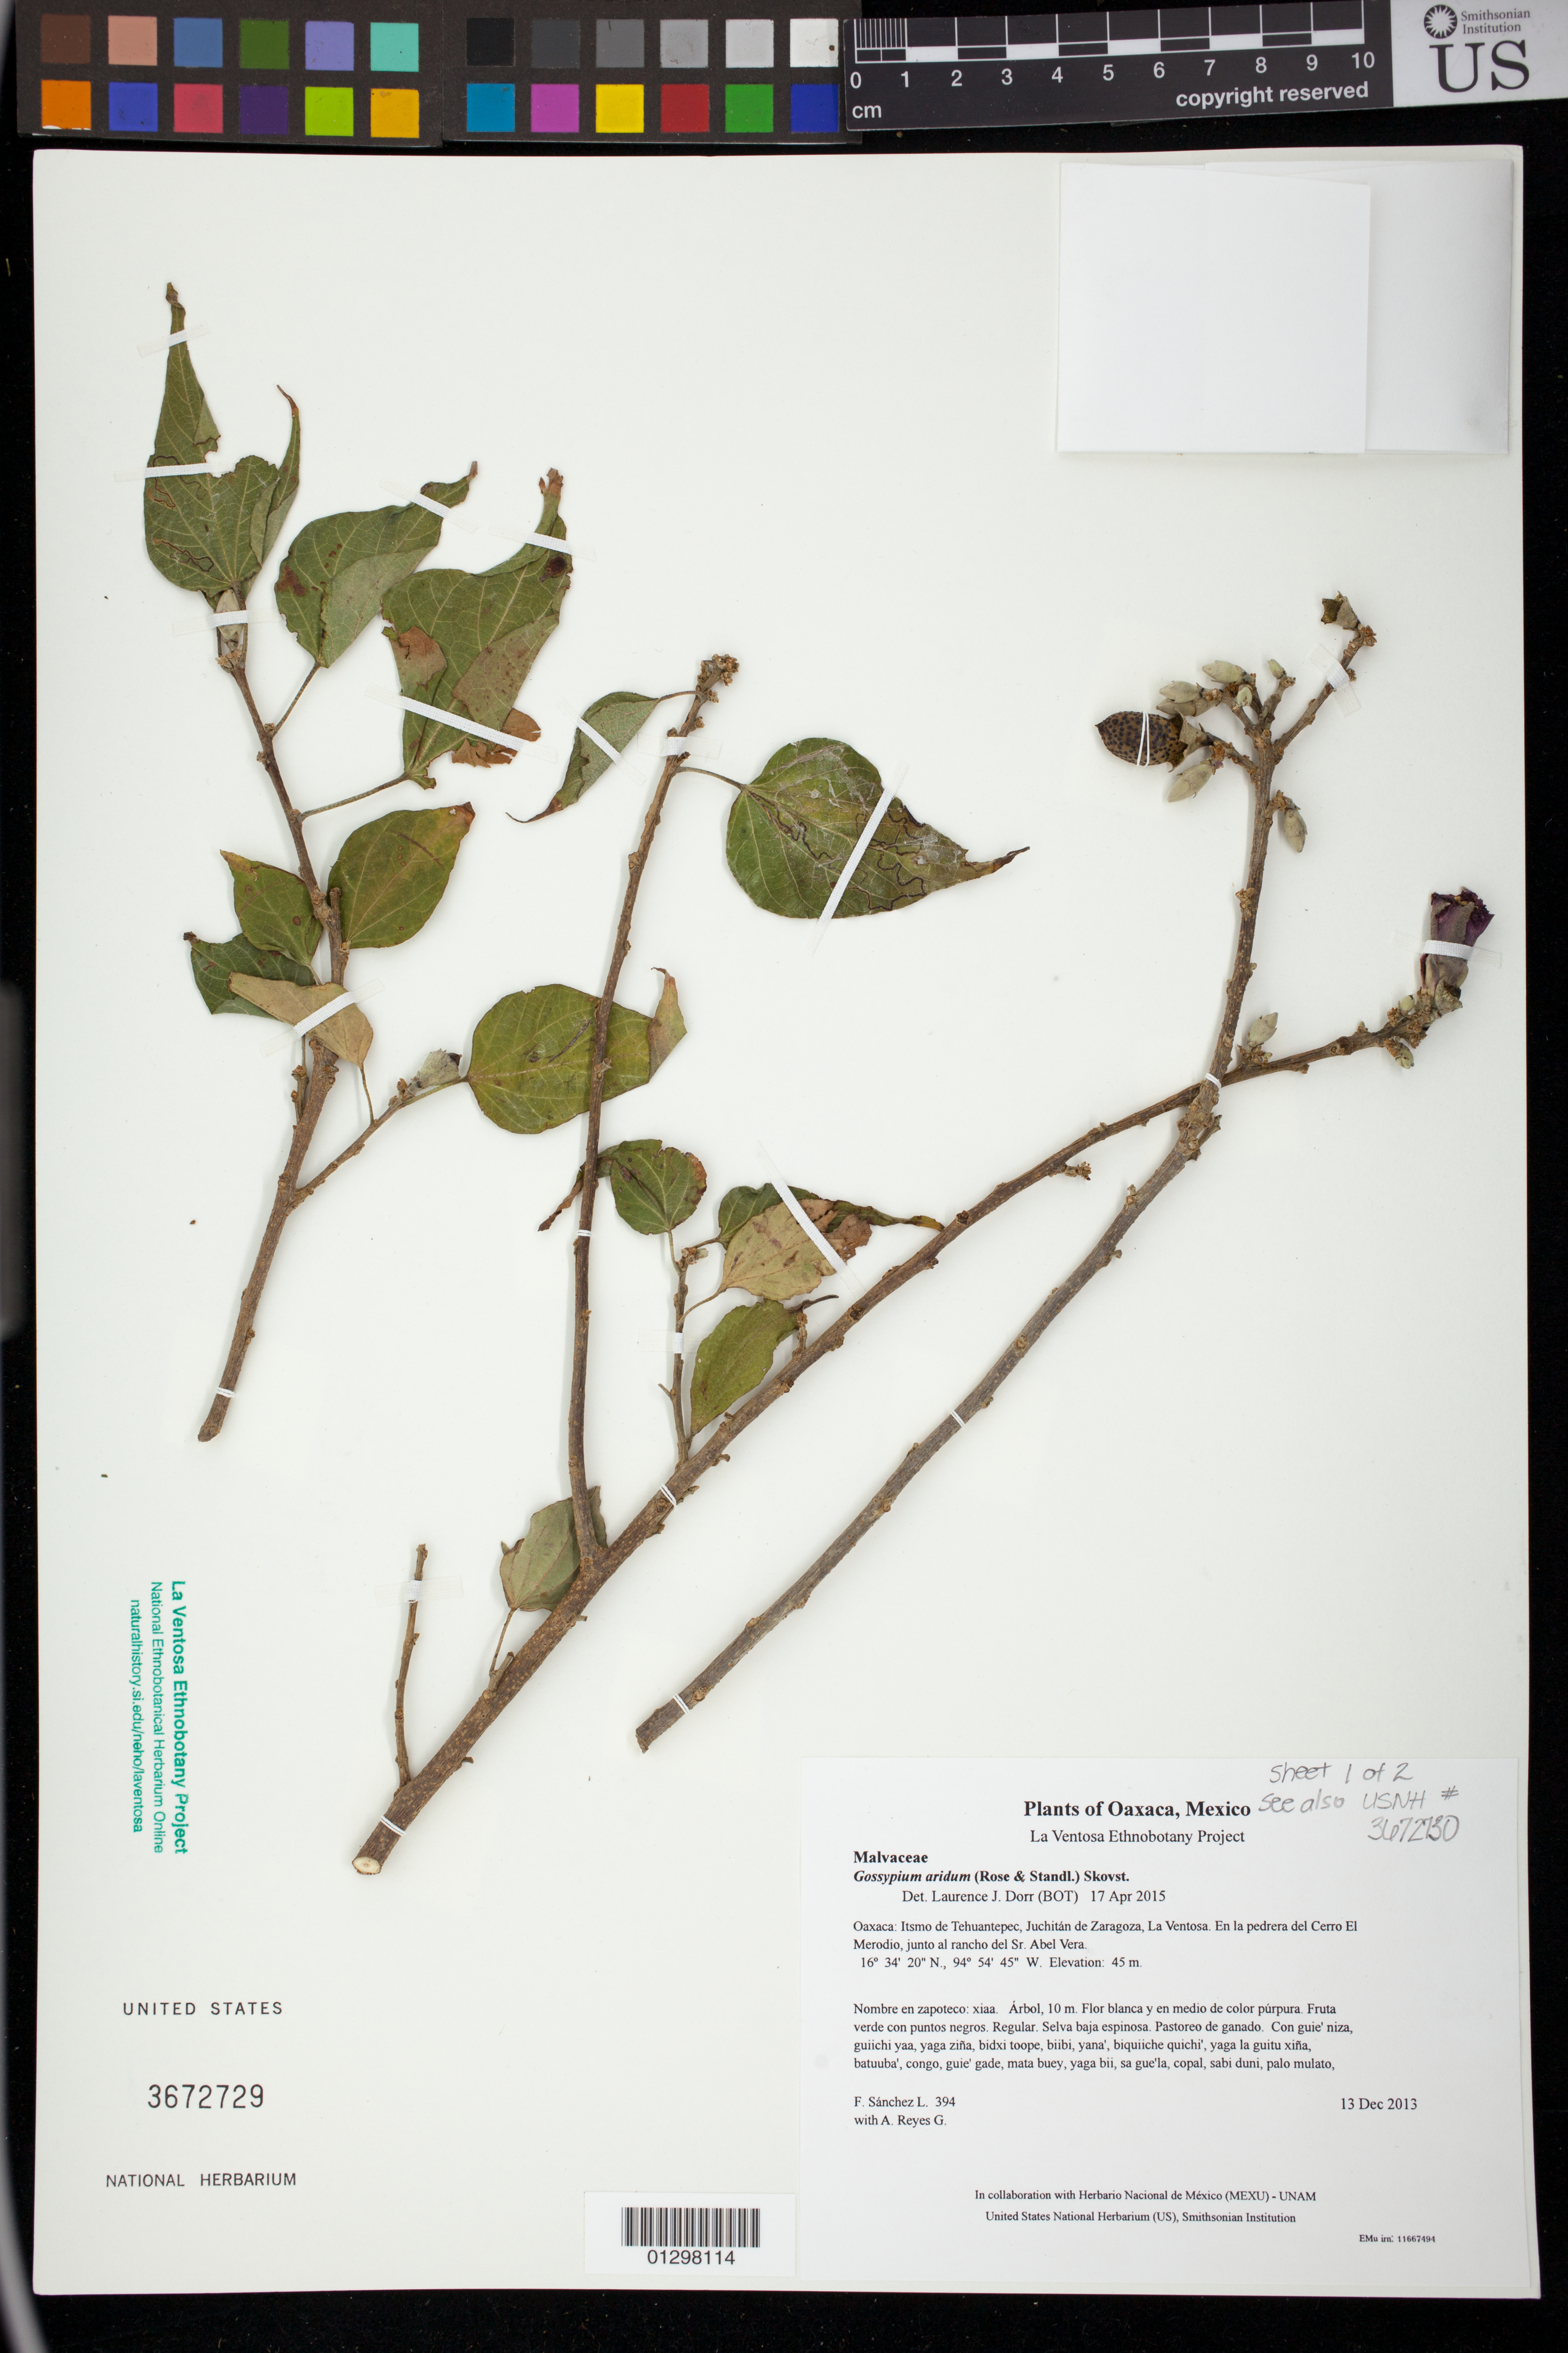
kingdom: Plantae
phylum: Tracheophyta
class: Magnoliopsida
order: Malvales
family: Malvaceae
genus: Gossypium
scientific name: Gossypium aridum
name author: (Rose & Standl.) Skovsted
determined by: Dorr, L. J., (BOT), Smithsonian Institution - National Museum of Natural History (UNITED STATES)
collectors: F. Sánchez L. & A. Reyes G.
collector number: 394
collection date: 2013-12-13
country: Mexico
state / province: Oaxaca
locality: Itsmo de Tehuantepec, Juchitán de Zaragoza, La Ventosa. En la pedrera del Cerro El Merodio, junto al rancho del Sr. Abel Vera.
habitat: Selva baja espinosa. Pastoreo de ganado.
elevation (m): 45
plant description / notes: JEBOT, MEXU, SERO, US; Yaga. 10 m. Guie' naquichi' ne galahui' nagu. Cuaananaxhi naga' ne puntu nayaase. Nuu.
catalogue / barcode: US 3672729